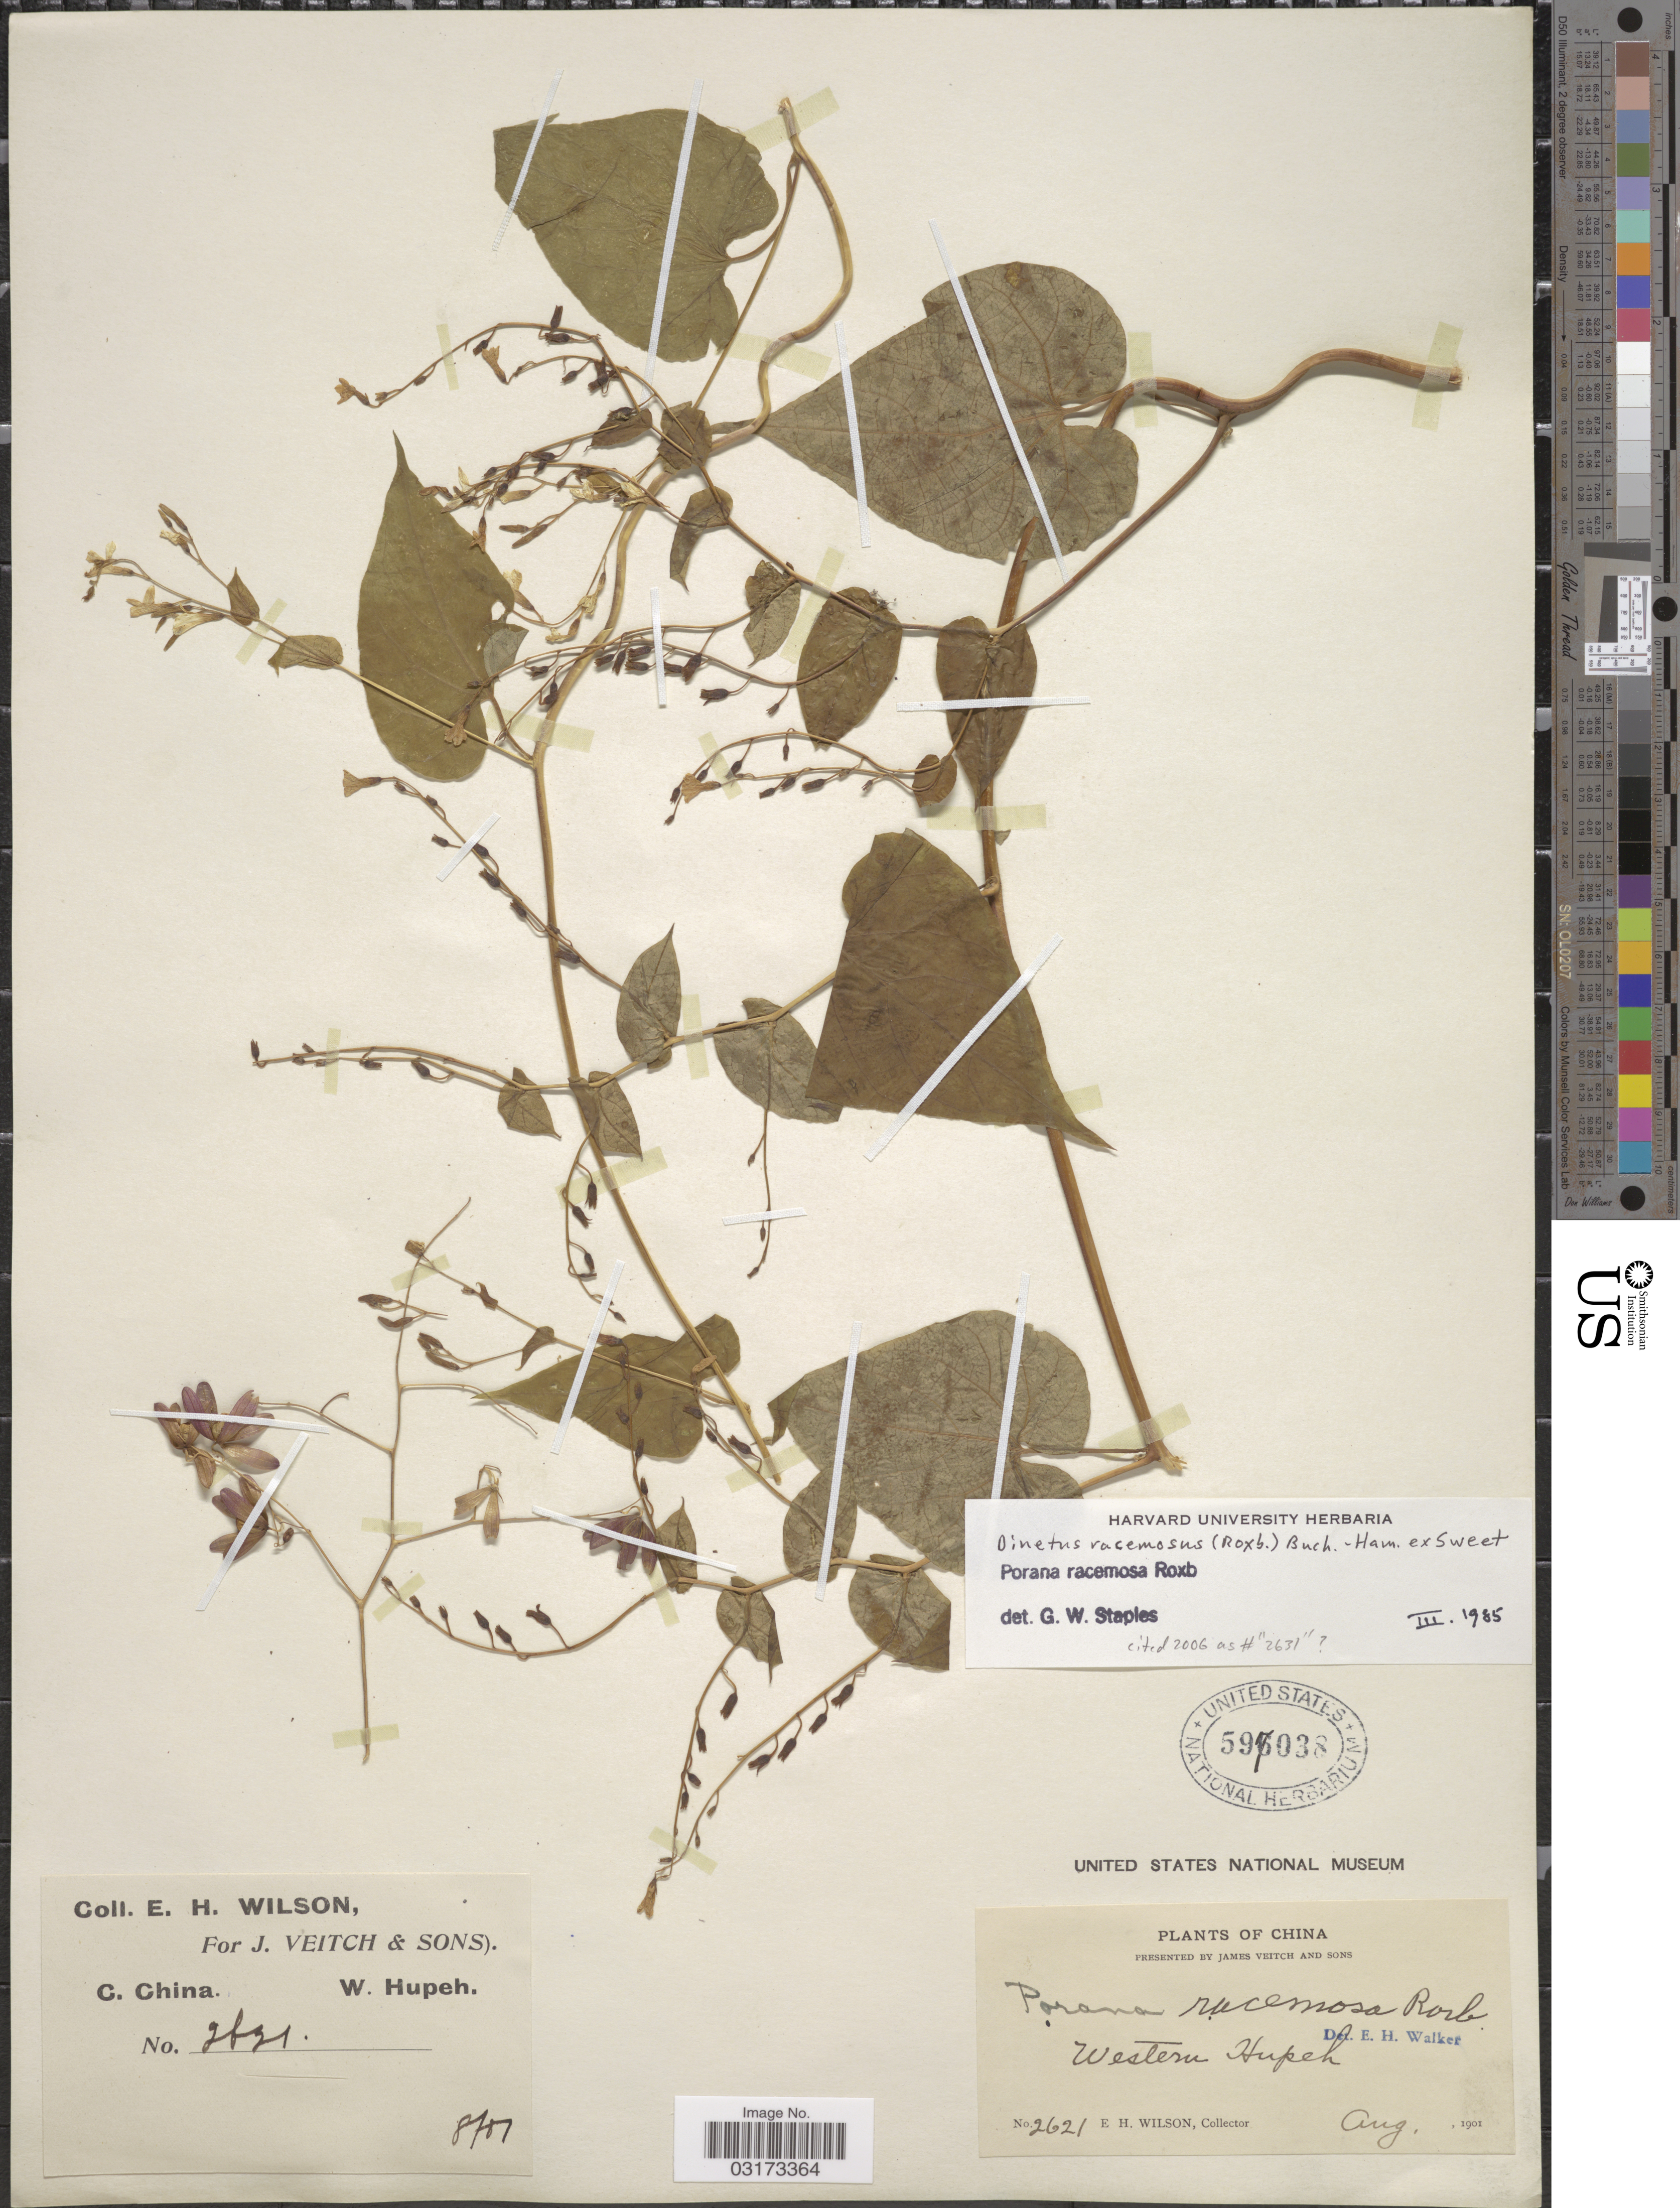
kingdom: Plantae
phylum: Tracheophyta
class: Magnoliopsida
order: Solanales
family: Convolvulaceae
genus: Dinetus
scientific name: Dinetus racemosus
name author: (Roxb.) Sweet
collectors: E. Wilson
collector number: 2621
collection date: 1901-08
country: China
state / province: Hubei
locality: C. China. Western Hupeh.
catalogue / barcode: US 597038